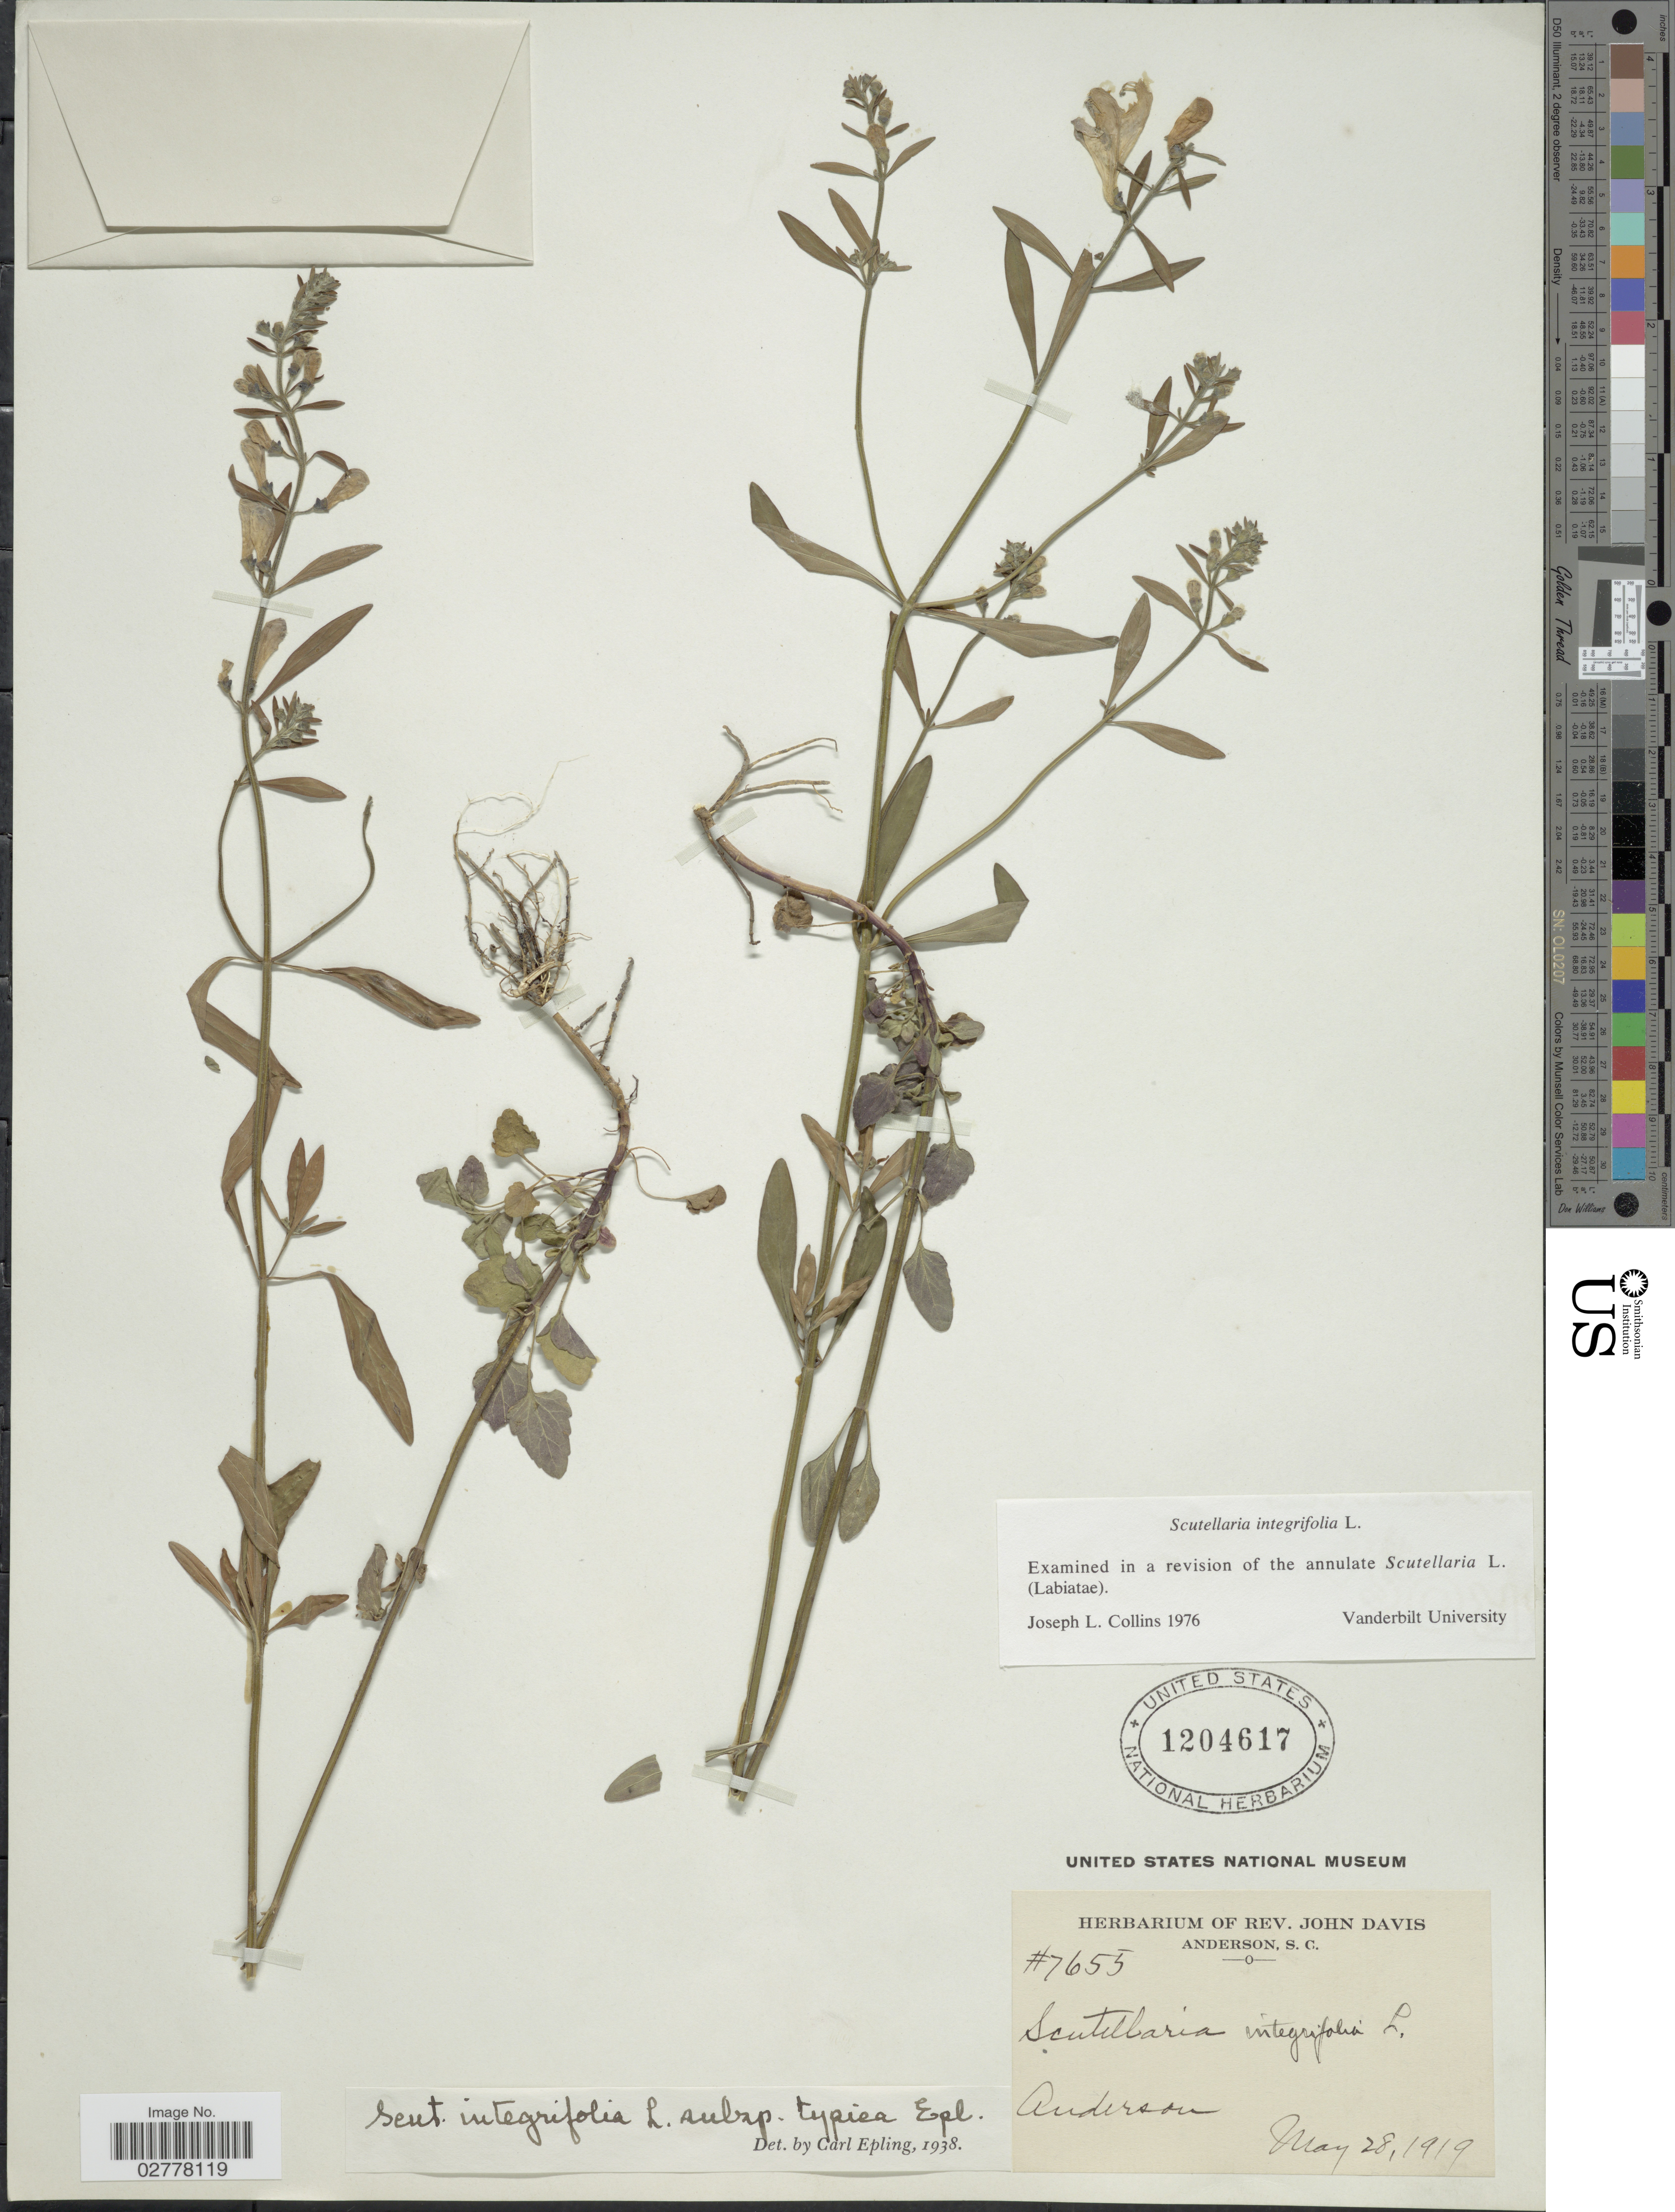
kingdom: Plantae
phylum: Tracheophyta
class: Magnoliopsida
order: Lamiales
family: Lamiaceae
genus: Scutellaria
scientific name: Scutellaria integrifolia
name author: L.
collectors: ex herb. Rev. John Davis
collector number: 7655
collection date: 1919-05-28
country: United States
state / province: South Carolina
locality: Anderson.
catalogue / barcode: US 1204617